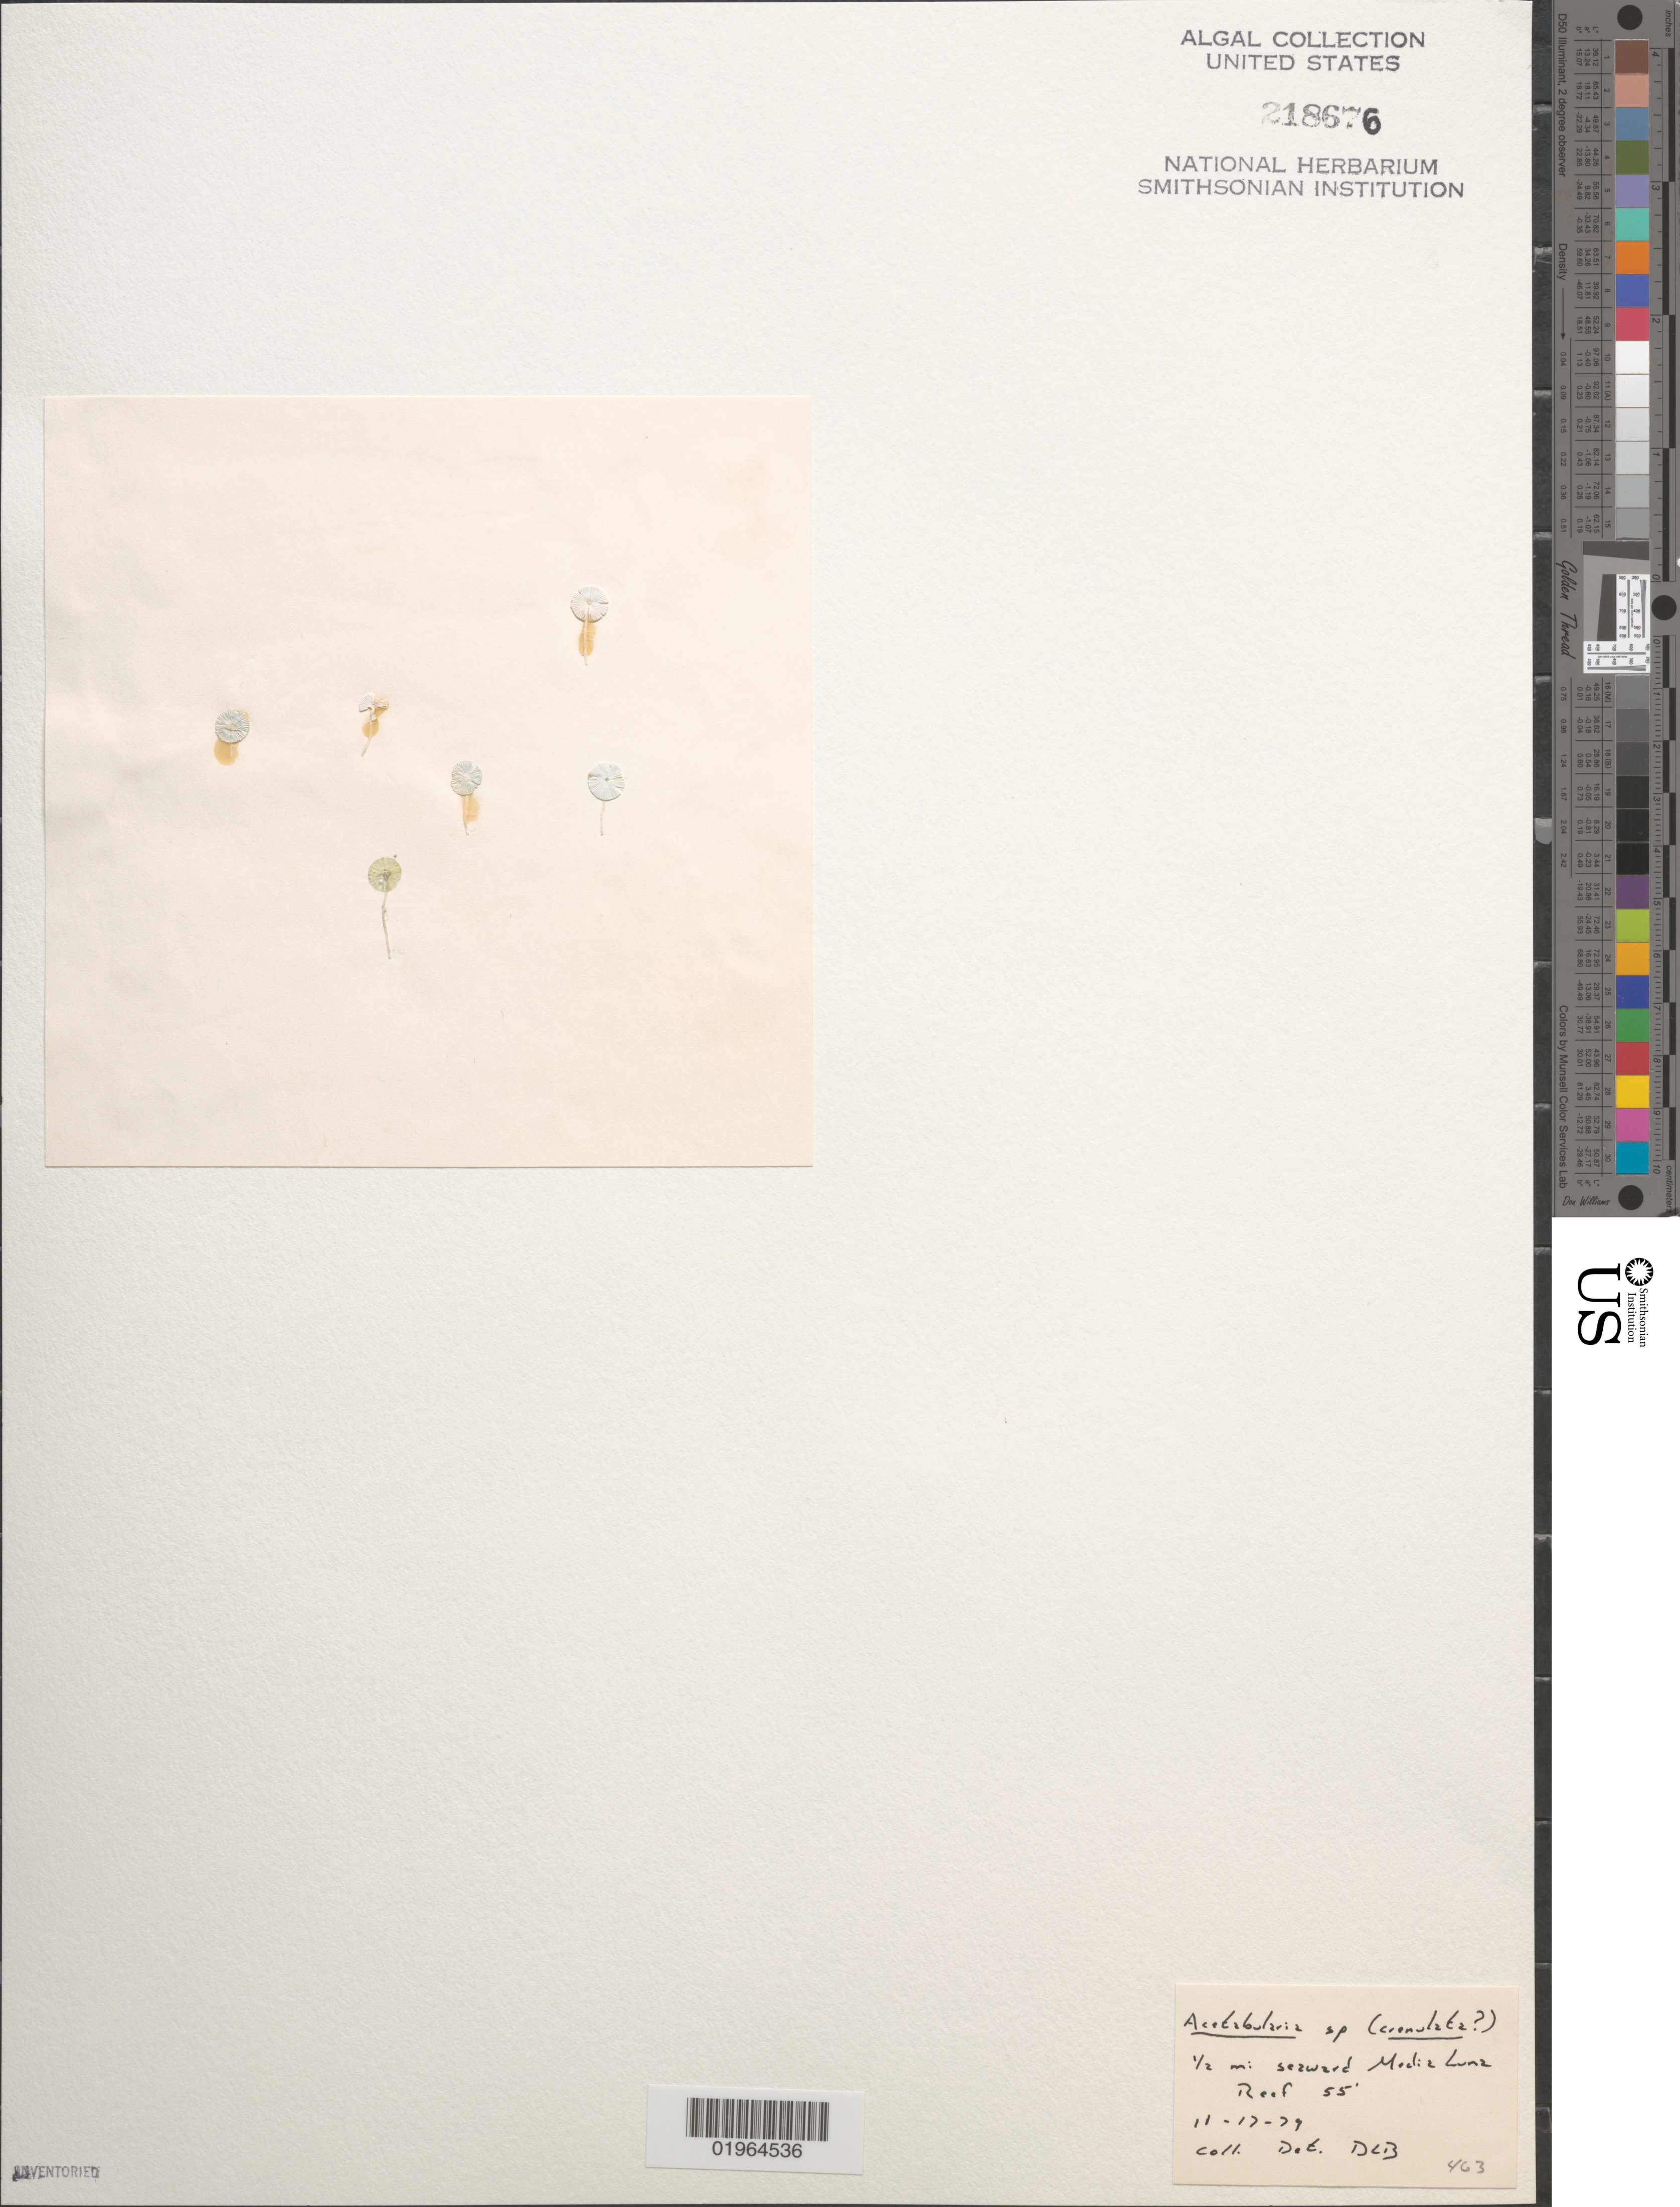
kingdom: Plantae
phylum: Chlorophyta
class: Ulvophyceae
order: Dasycladales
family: Polyphysaceae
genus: Acetabularia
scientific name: Acetabularia sp.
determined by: Ballantine, D. L.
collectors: D.L. Ballantine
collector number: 463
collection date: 1979-11-17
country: Puerto Rico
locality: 1/2 mi seaward Media Luna Reef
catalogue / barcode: US 218676